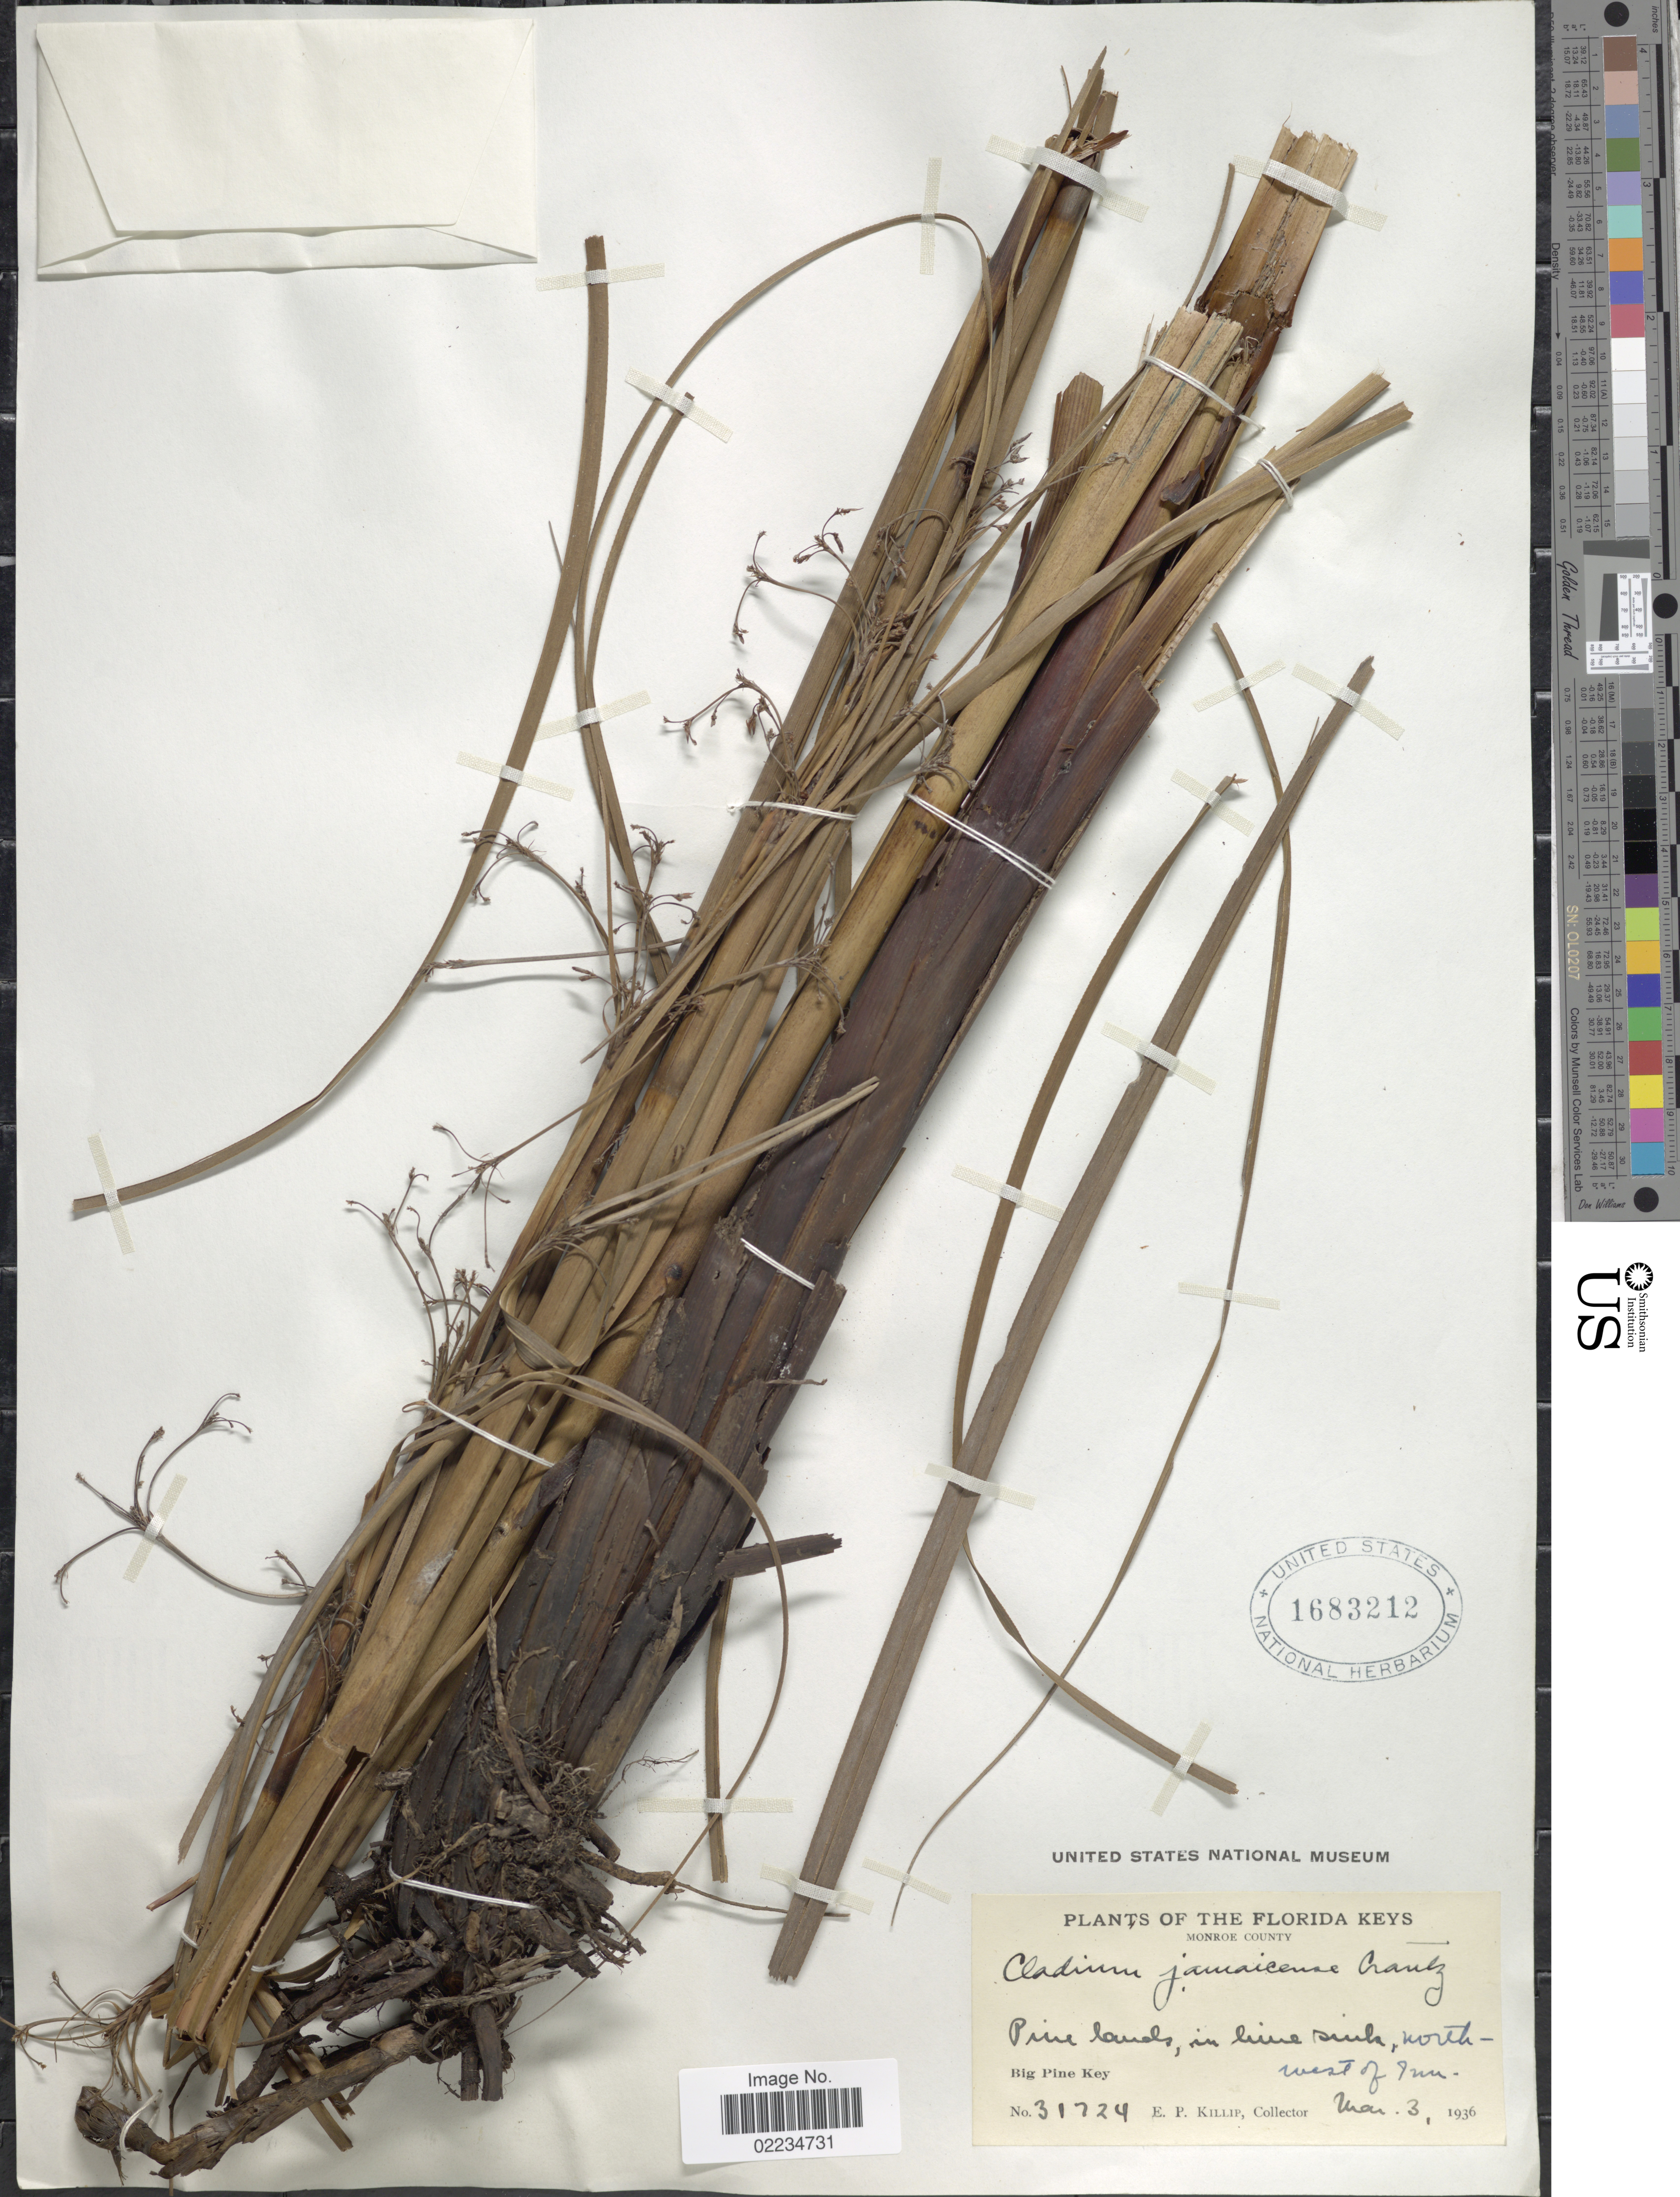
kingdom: Plantae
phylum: Tracheophyta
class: Liliopsida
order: Poales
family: Cyperaceae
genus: Cladium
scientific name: Cladium jamaicense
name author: Crantz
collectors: E. P. Killip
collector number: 31724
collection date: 1936-03-03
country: United States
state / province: Florida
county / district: Monroe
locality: The Florida Keys, Pine lands, in line sula, north west of Inn, Big Pine Key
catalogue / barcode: US 1683212